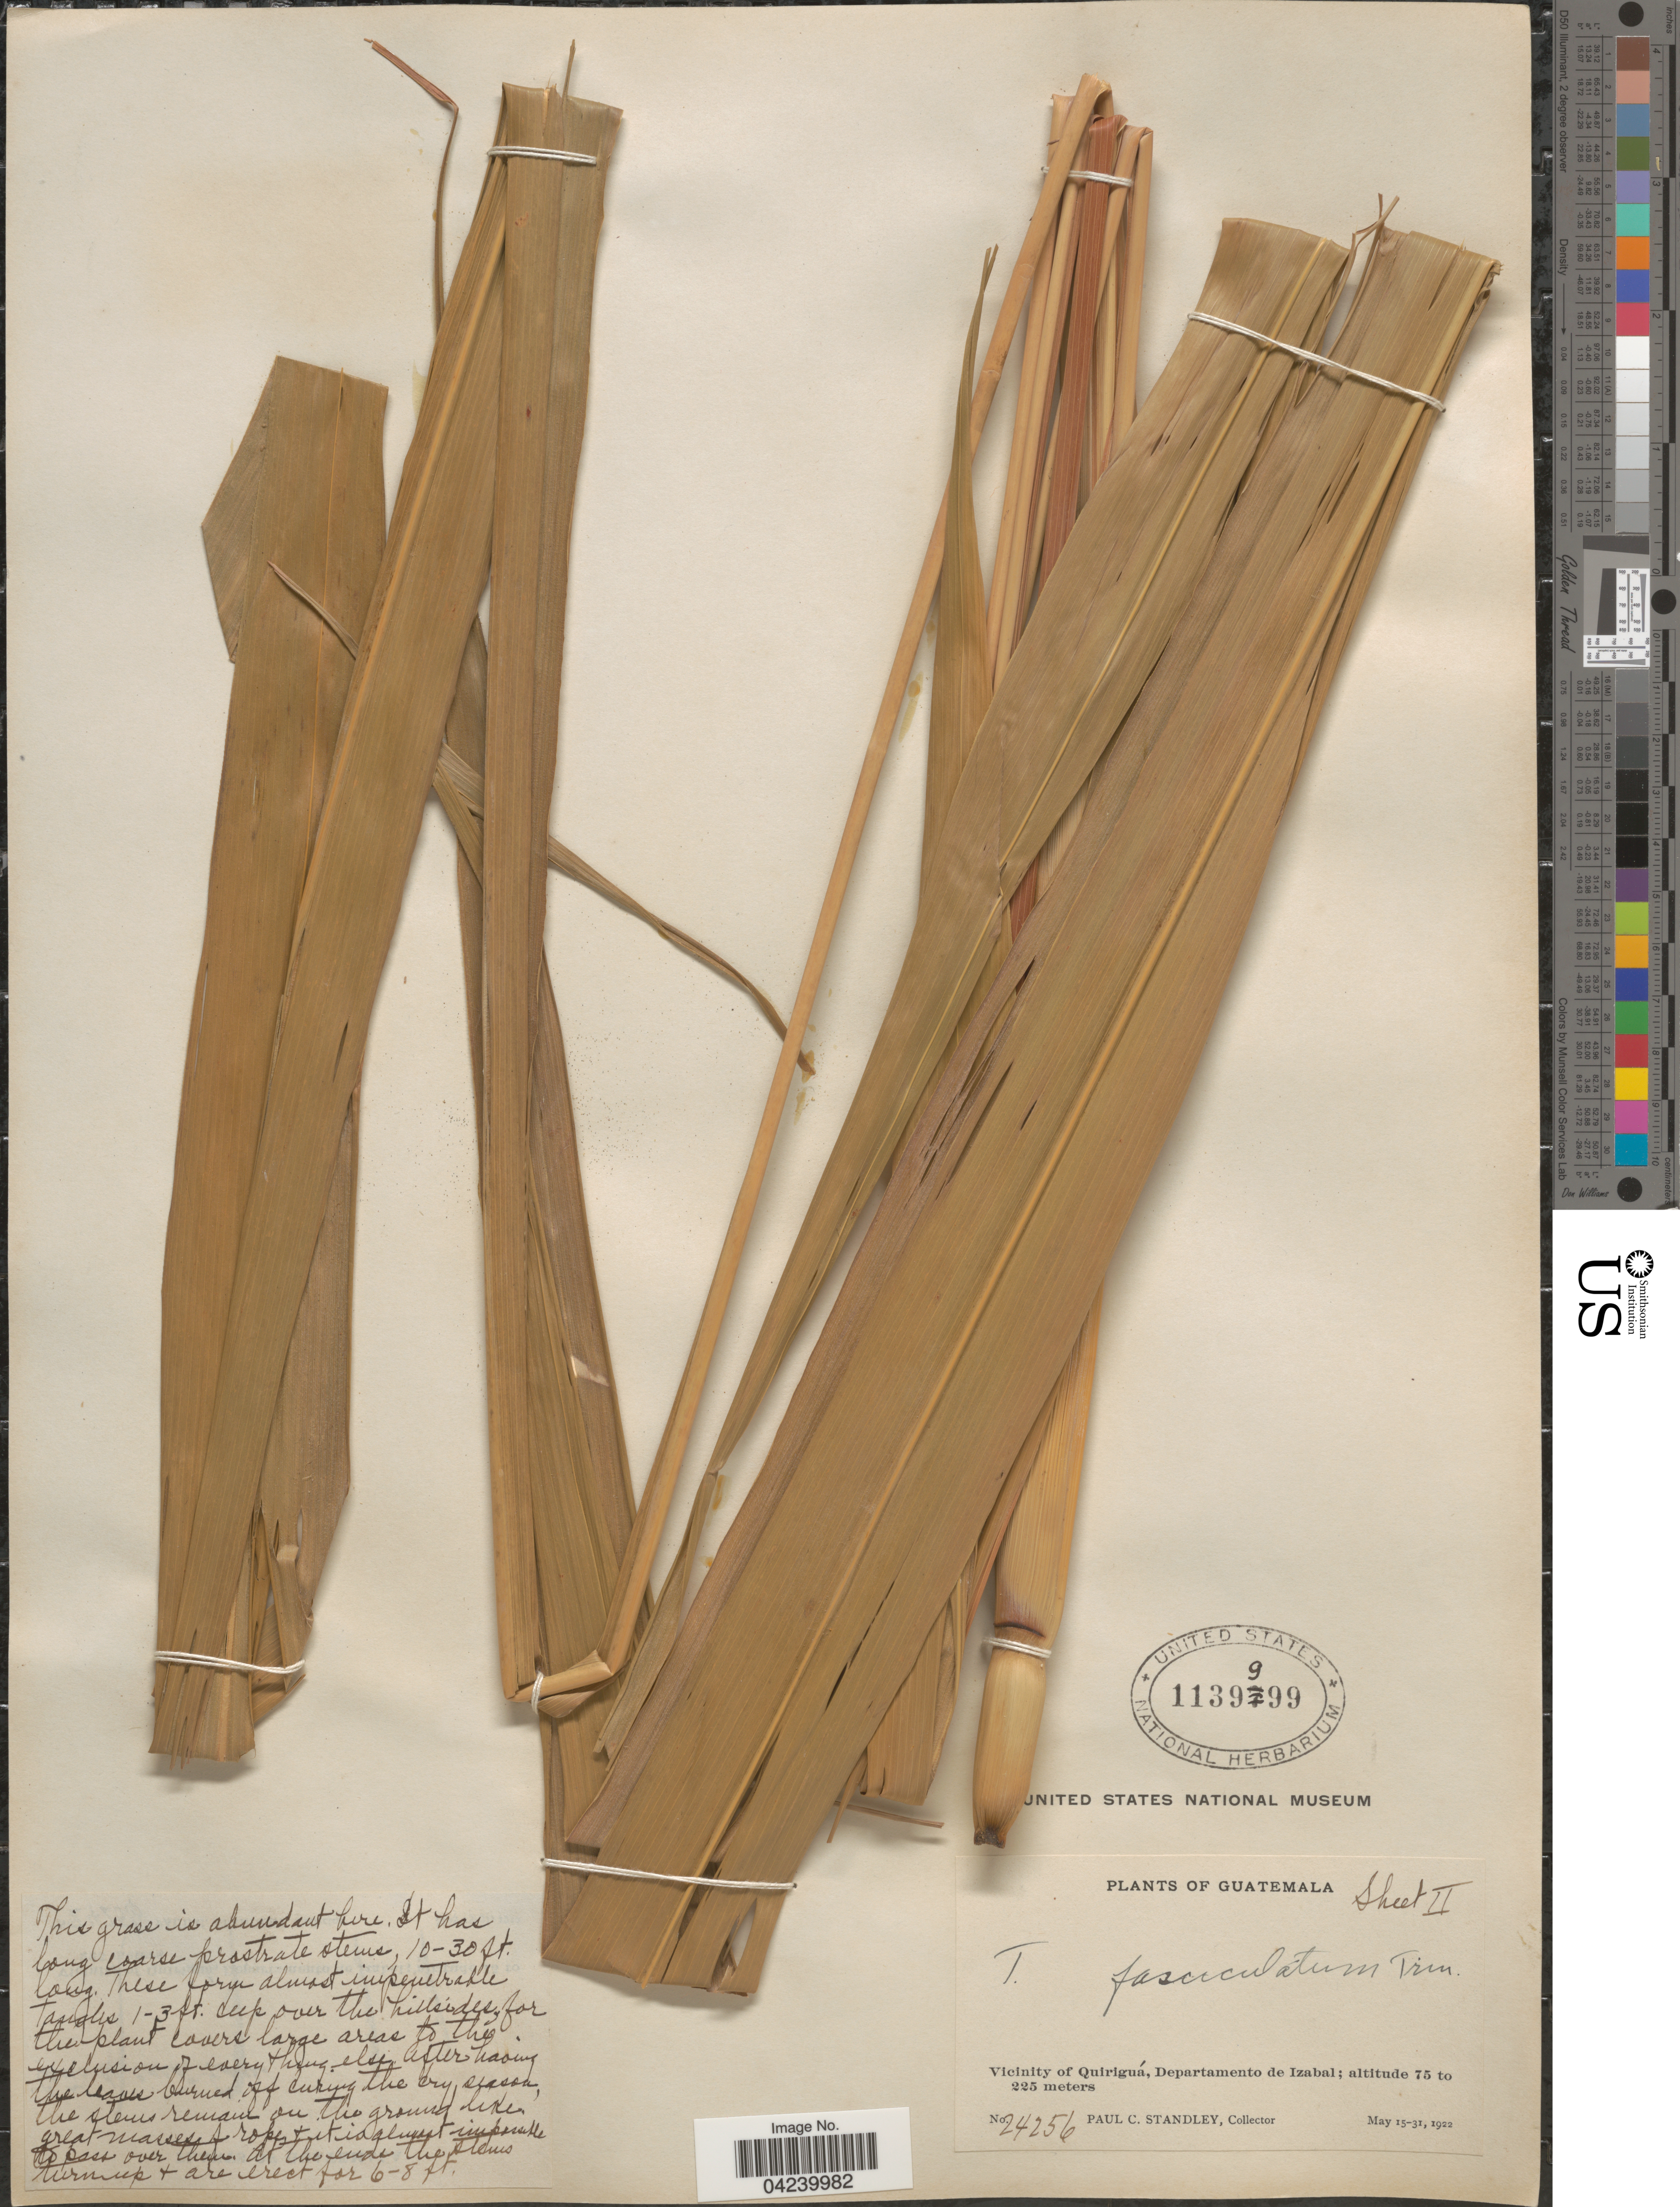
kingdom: Plantae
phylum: Tracheophyta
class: Liliopsida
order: Poales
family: Poaceae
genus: Tripsacum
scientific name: Tripsacum laxum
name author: Nash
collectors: P. C. Standley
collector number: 24256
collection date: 1922-05-15/1922-05-31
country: Guatemala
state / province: Izabal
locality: Vicinity of Quiriguá, Departamento de Izabal.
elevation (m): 75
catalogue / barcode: US 1139999